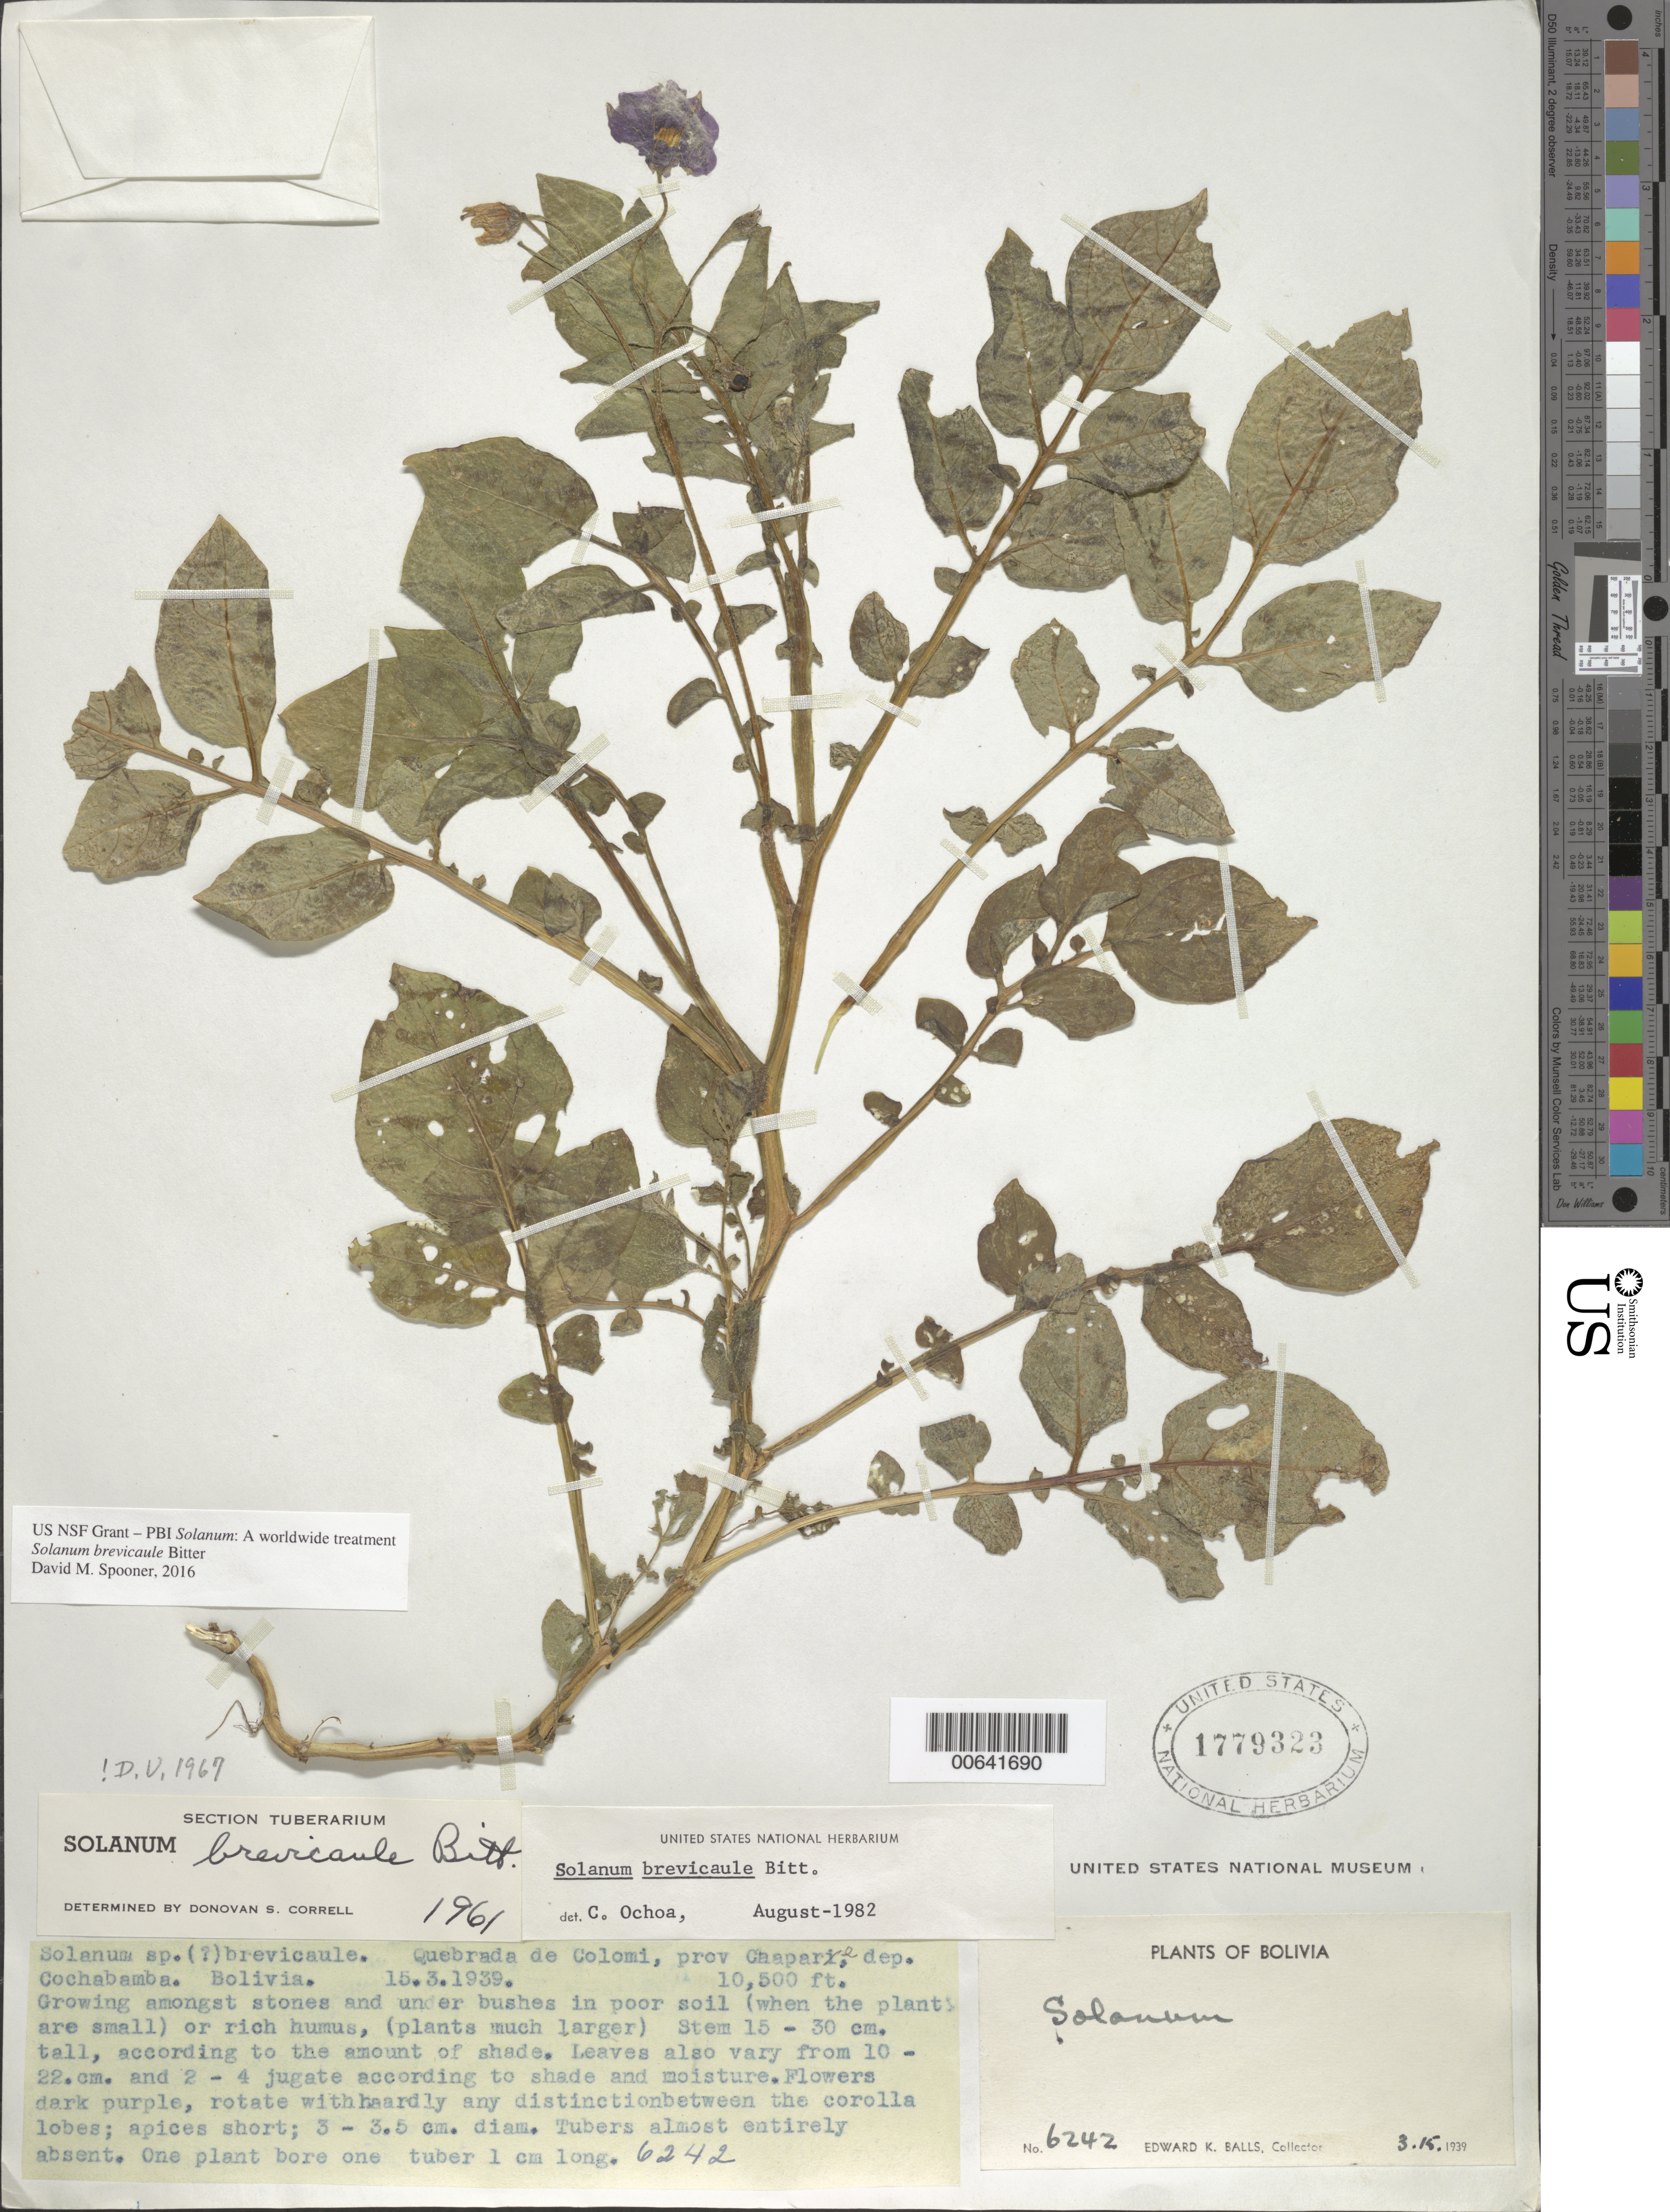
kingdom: Plantae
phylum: Tracheophyta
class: Magnoliopsida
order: Solanales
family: Solanaceae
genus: Solanum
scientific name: Solanum liriunianum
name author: Cárdenas & Hawkes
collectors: E. K. Balls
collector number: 6242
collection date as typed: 15 Mar 1939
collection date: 1939-03-15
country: Bolivia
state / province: Cochabamba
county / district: Chaparé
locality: Chapare. Quebrada de Colomi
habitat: Creciendo entre arbustos, en suelos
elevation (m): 3200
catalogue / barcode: US 1779323